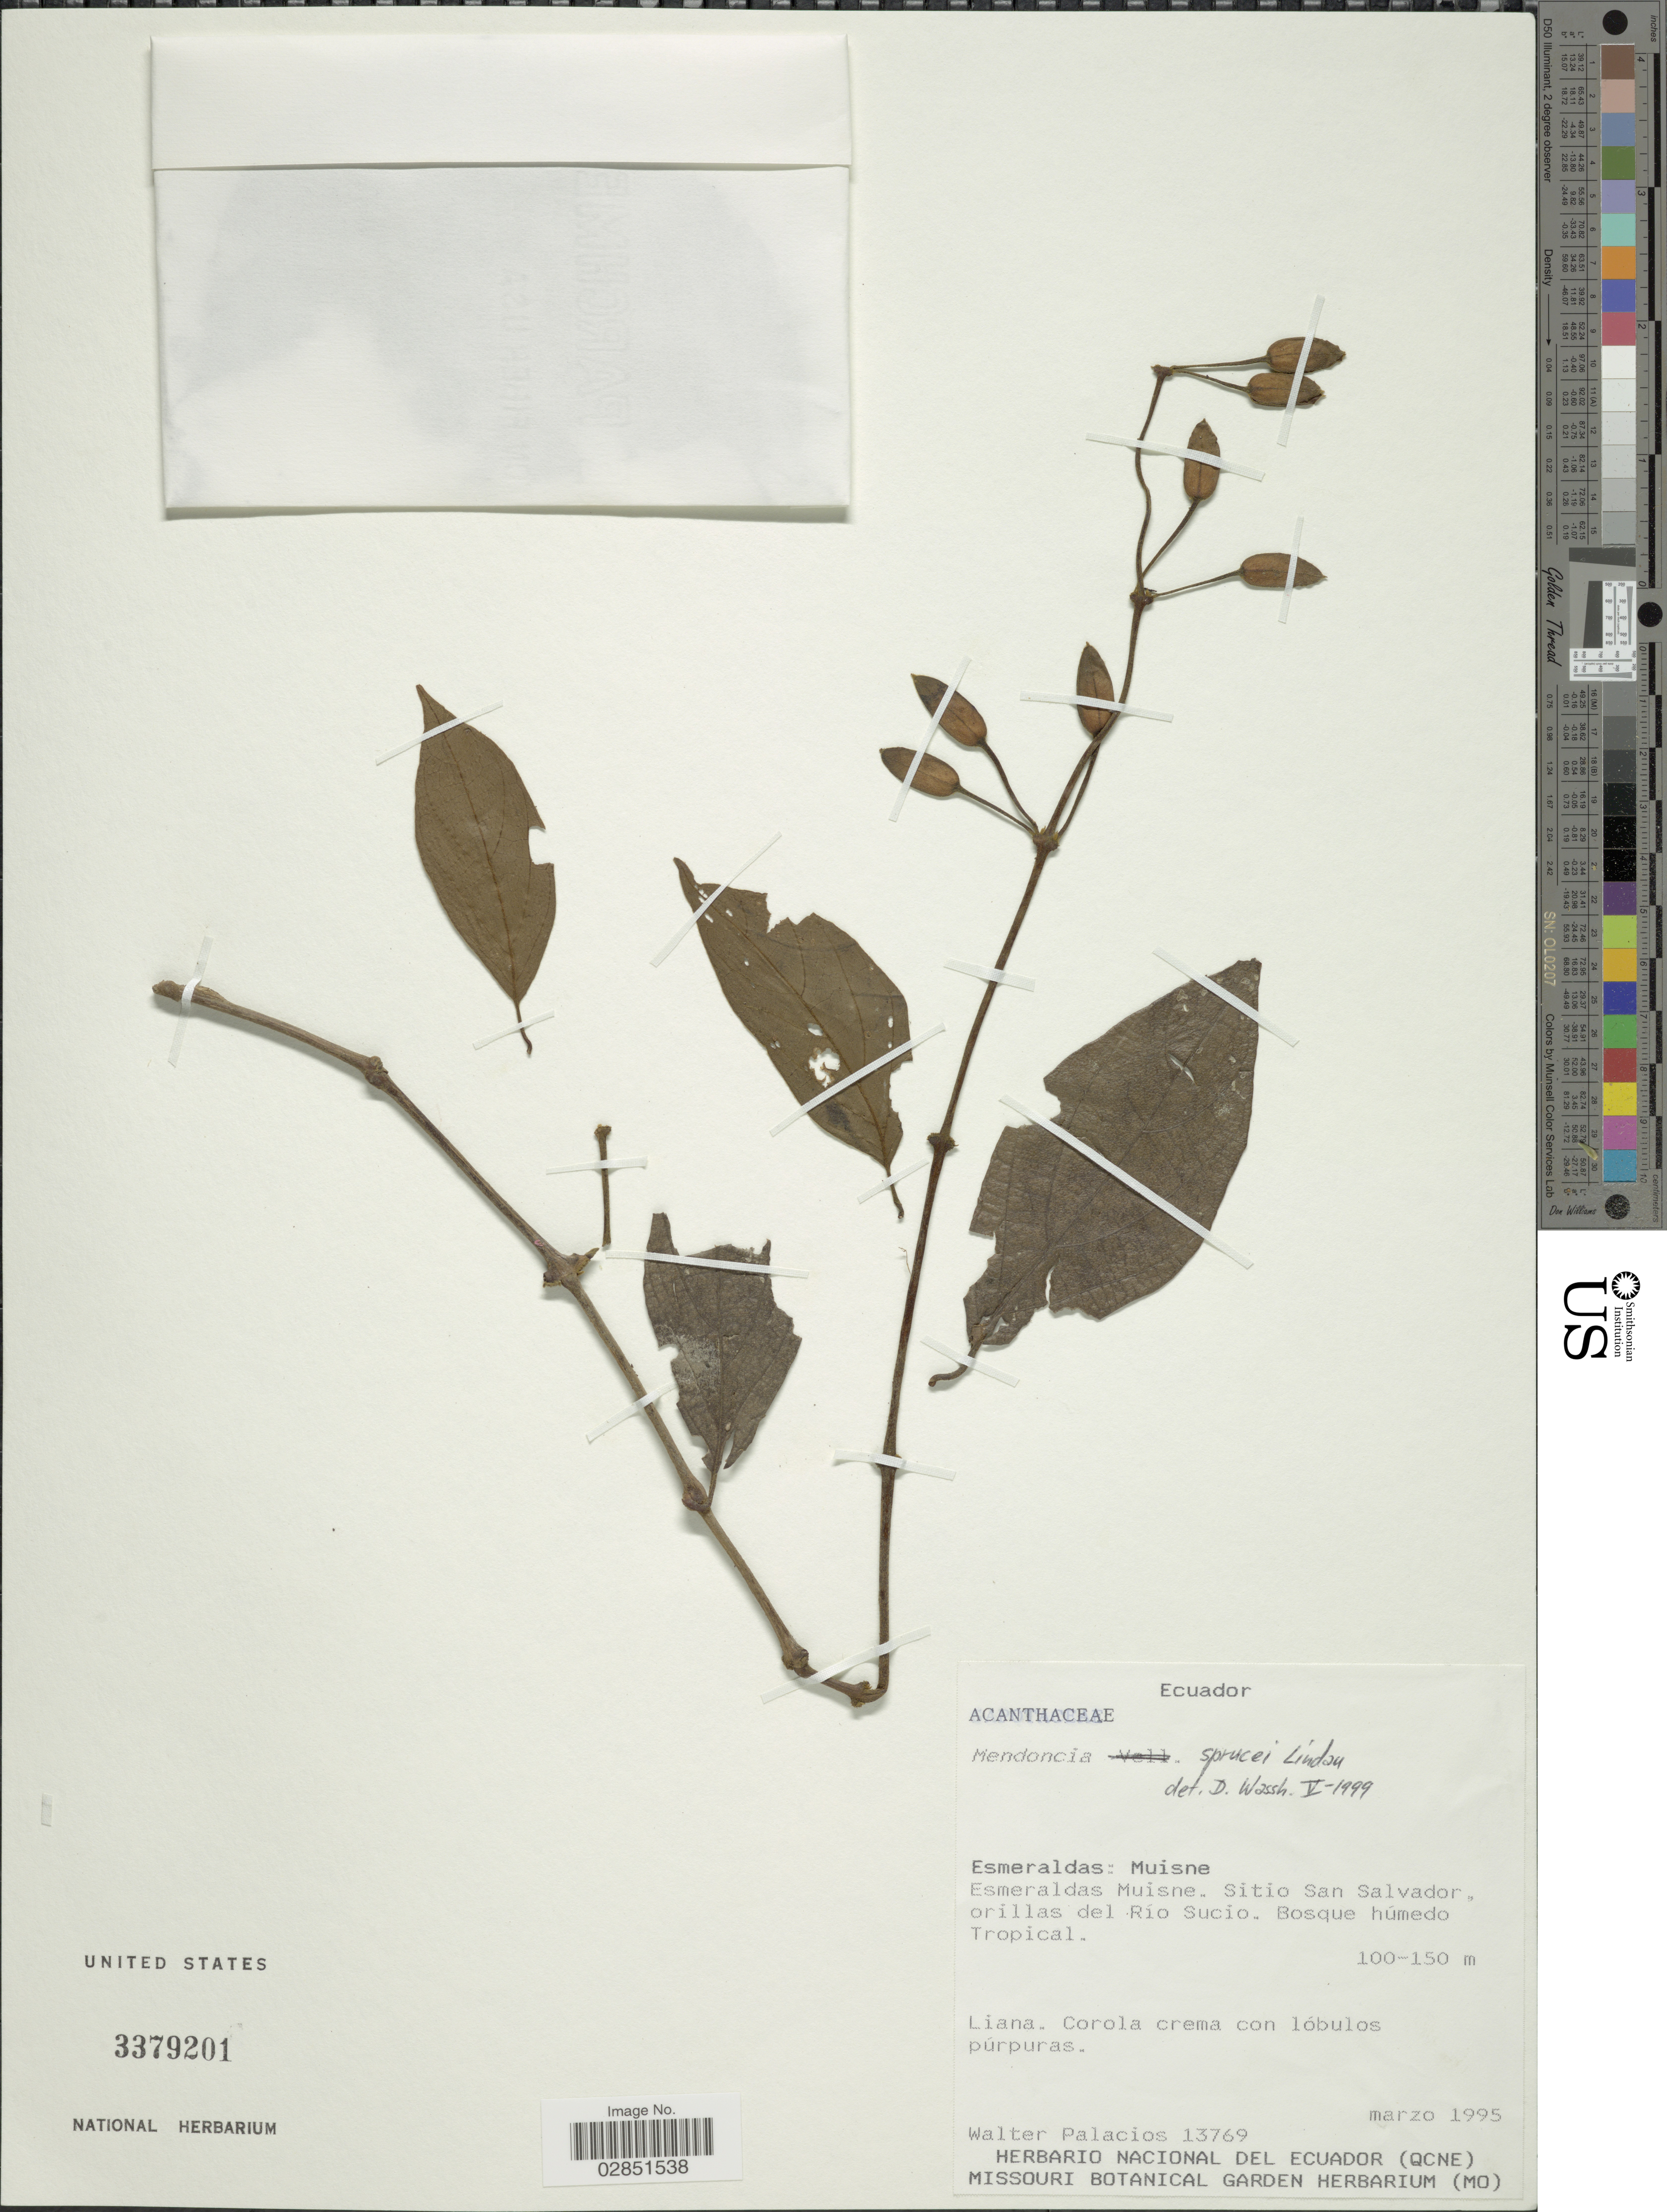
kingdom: Plantae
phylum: Tracheophyta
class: Magnoliopsida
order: Lamiales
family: Acanthaceae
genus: Mendoncia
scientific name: Mendoncia sprucei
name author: Lindau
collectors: W. Palacios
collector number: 13769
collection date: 1995-03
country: Ecuador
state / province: Esmeraldas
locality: Muisne. Esmeraldas Muisne. Sitio San Salvador, orillas del Río Sucio.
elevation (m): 100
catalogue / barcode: US 3379201